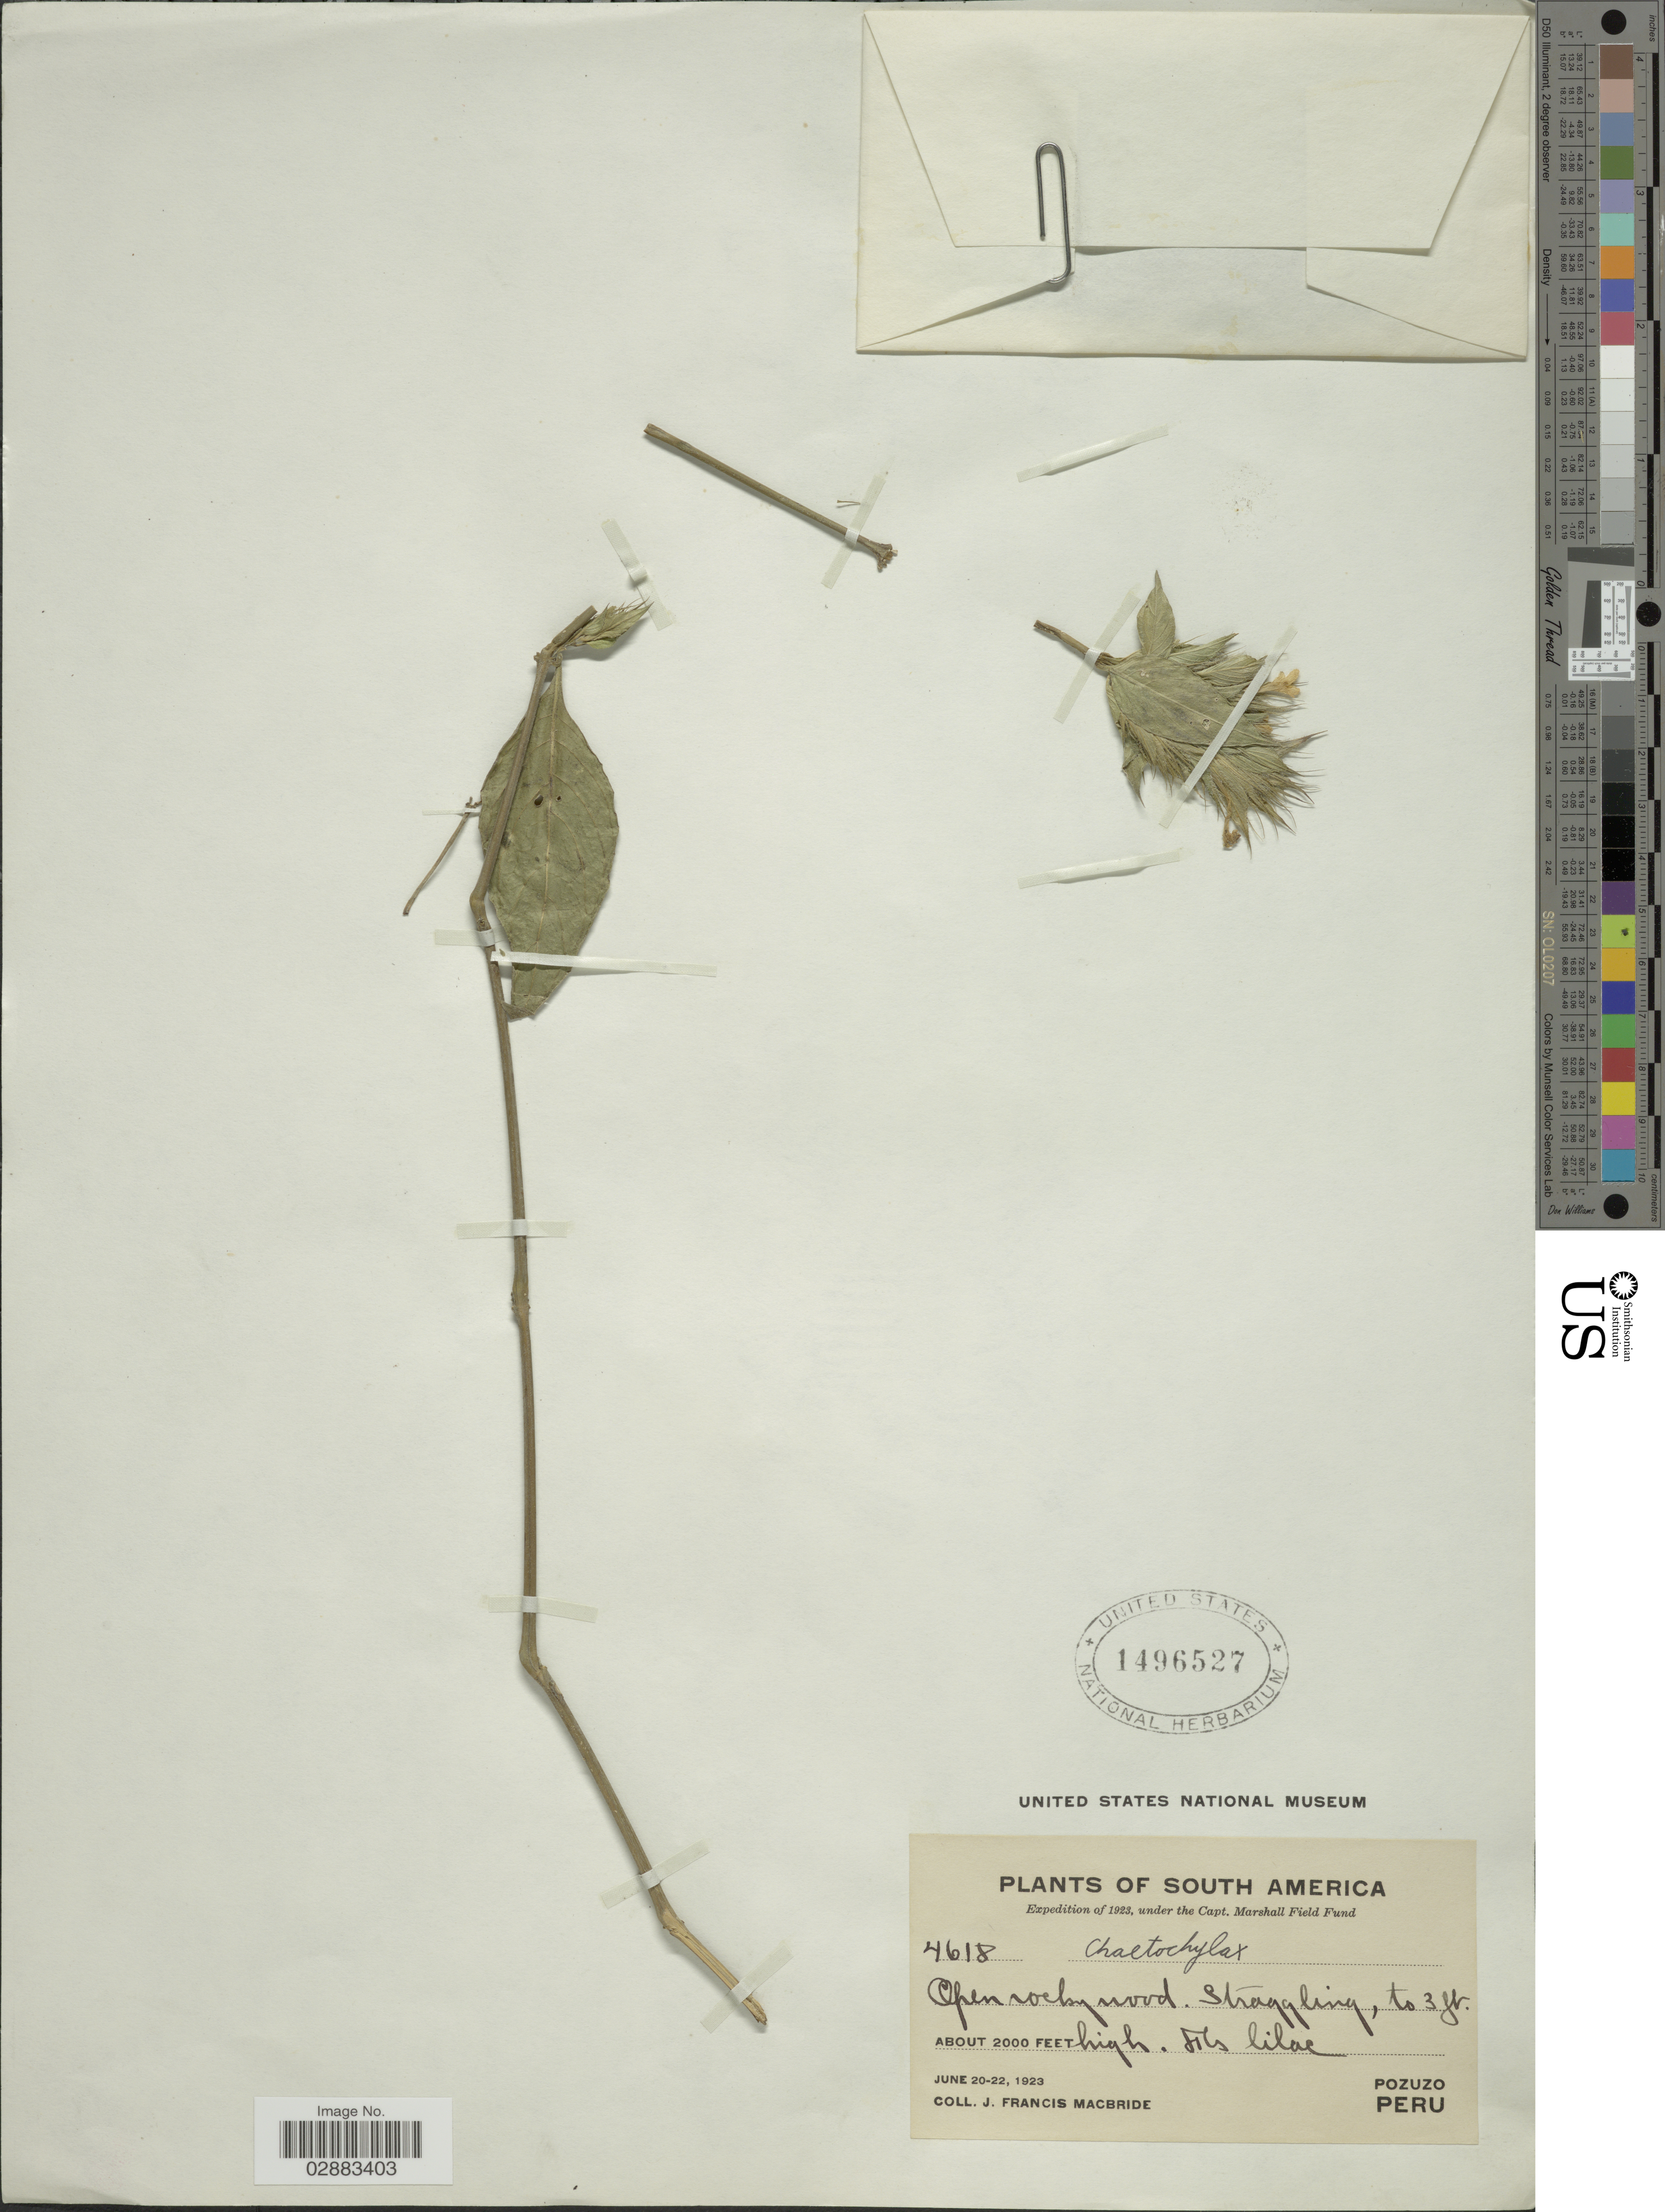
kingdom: Plantae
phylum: Tracheophyta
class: Magnoliopsida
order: Lamiales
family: Acanthaceae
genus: Justicia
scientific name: Justicia soukupii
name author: (Standl. & F.A. Barkley) V.A.W. Graham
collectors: J. F. Macbride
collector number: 4618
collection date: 1923-06-20/1923-06-22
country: Peru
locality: Pozuzo.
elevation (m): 610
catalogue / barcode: US 1496527